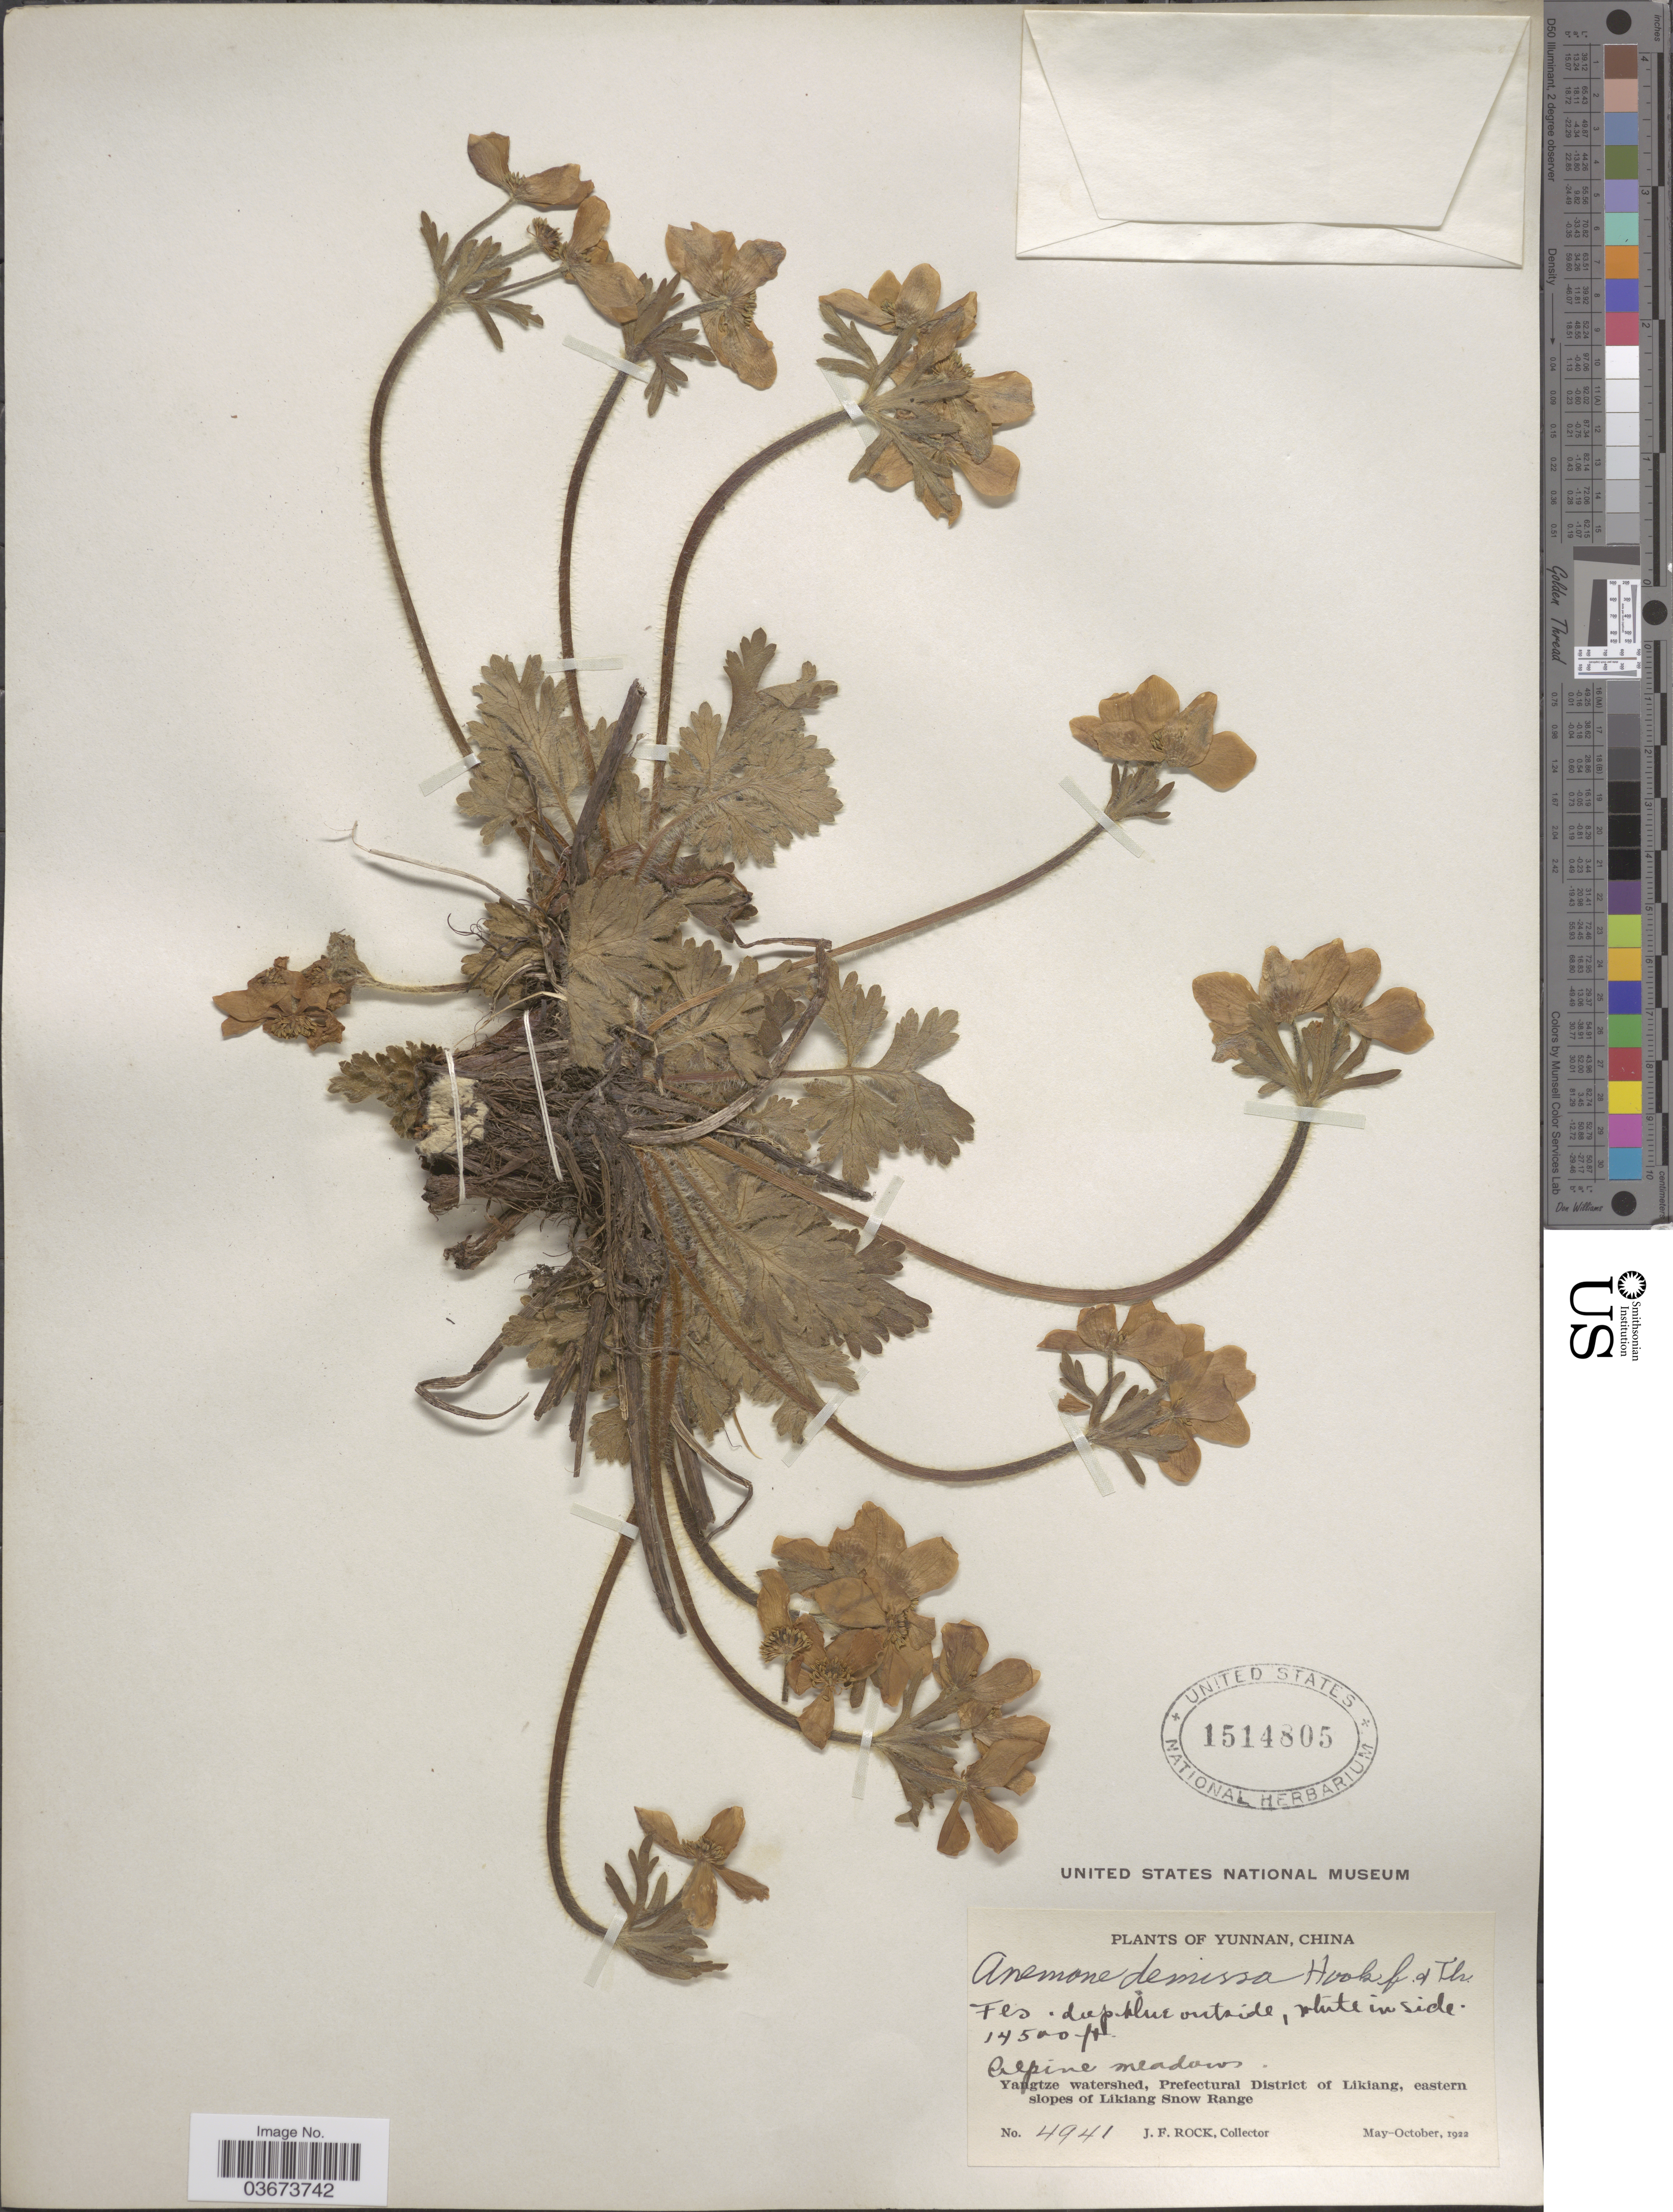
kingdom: Plantae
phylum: Tracheophyta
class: Magnoliopsida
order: Ranunculales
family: Ranunculaceae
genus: Anemone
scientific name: Anemone demissa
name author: (Thomson) Hook.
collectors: J. Rock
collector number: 4941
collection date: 1922-05/1922-10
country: China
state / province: Yunnan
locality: Yangtze watershed, Prefectural District of Likiang, eastern slopes of Likiang Snow Range.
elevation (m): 4420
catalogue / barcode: US 1514805